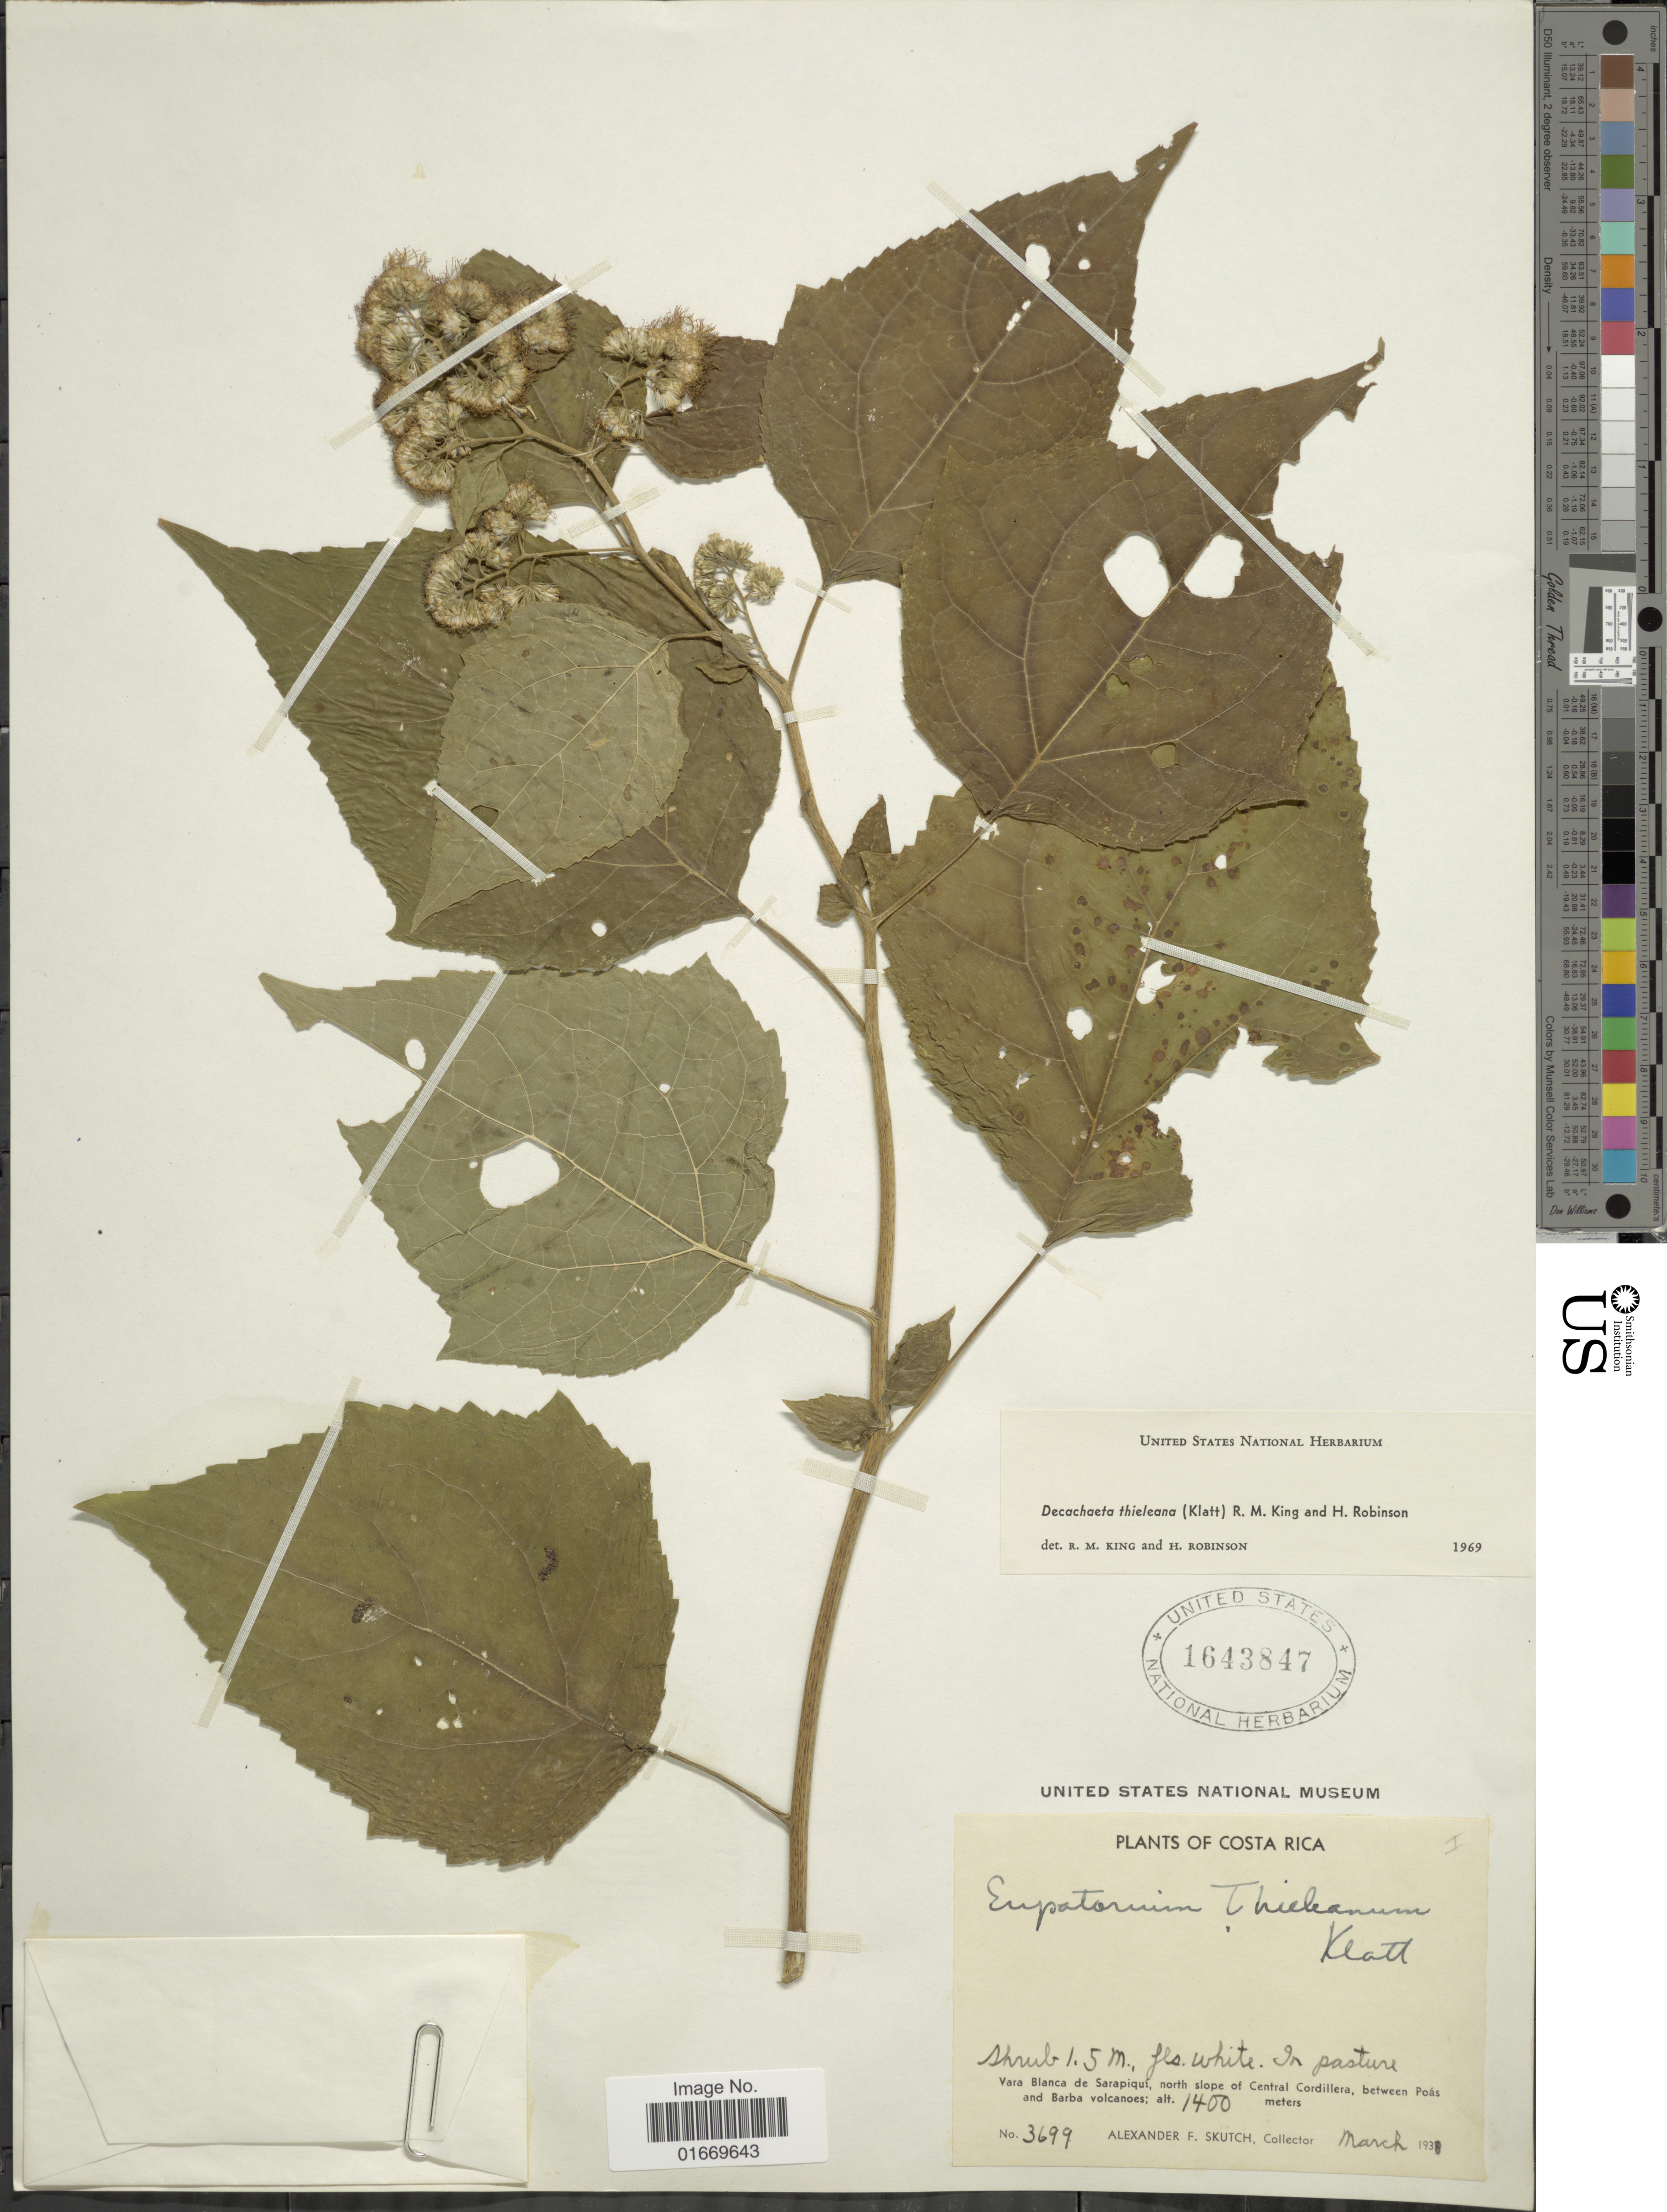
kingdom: Plantae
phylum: Tracheophyta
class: Magnoliopsida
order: Asterales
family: Asteraceae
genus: Decachaeta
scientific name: Decachaeta thieleana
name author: (Klatt) R.M. King & H. Rob.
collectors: A. F. Skutch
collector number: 3699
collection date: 1931-03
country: Costa Rica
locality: Costa Rica. Vara Blanca de Sarapiqui, north slope of Central Cordillera, between Poas and Barba volcanoes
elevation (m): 1400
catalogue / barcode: US 1643847